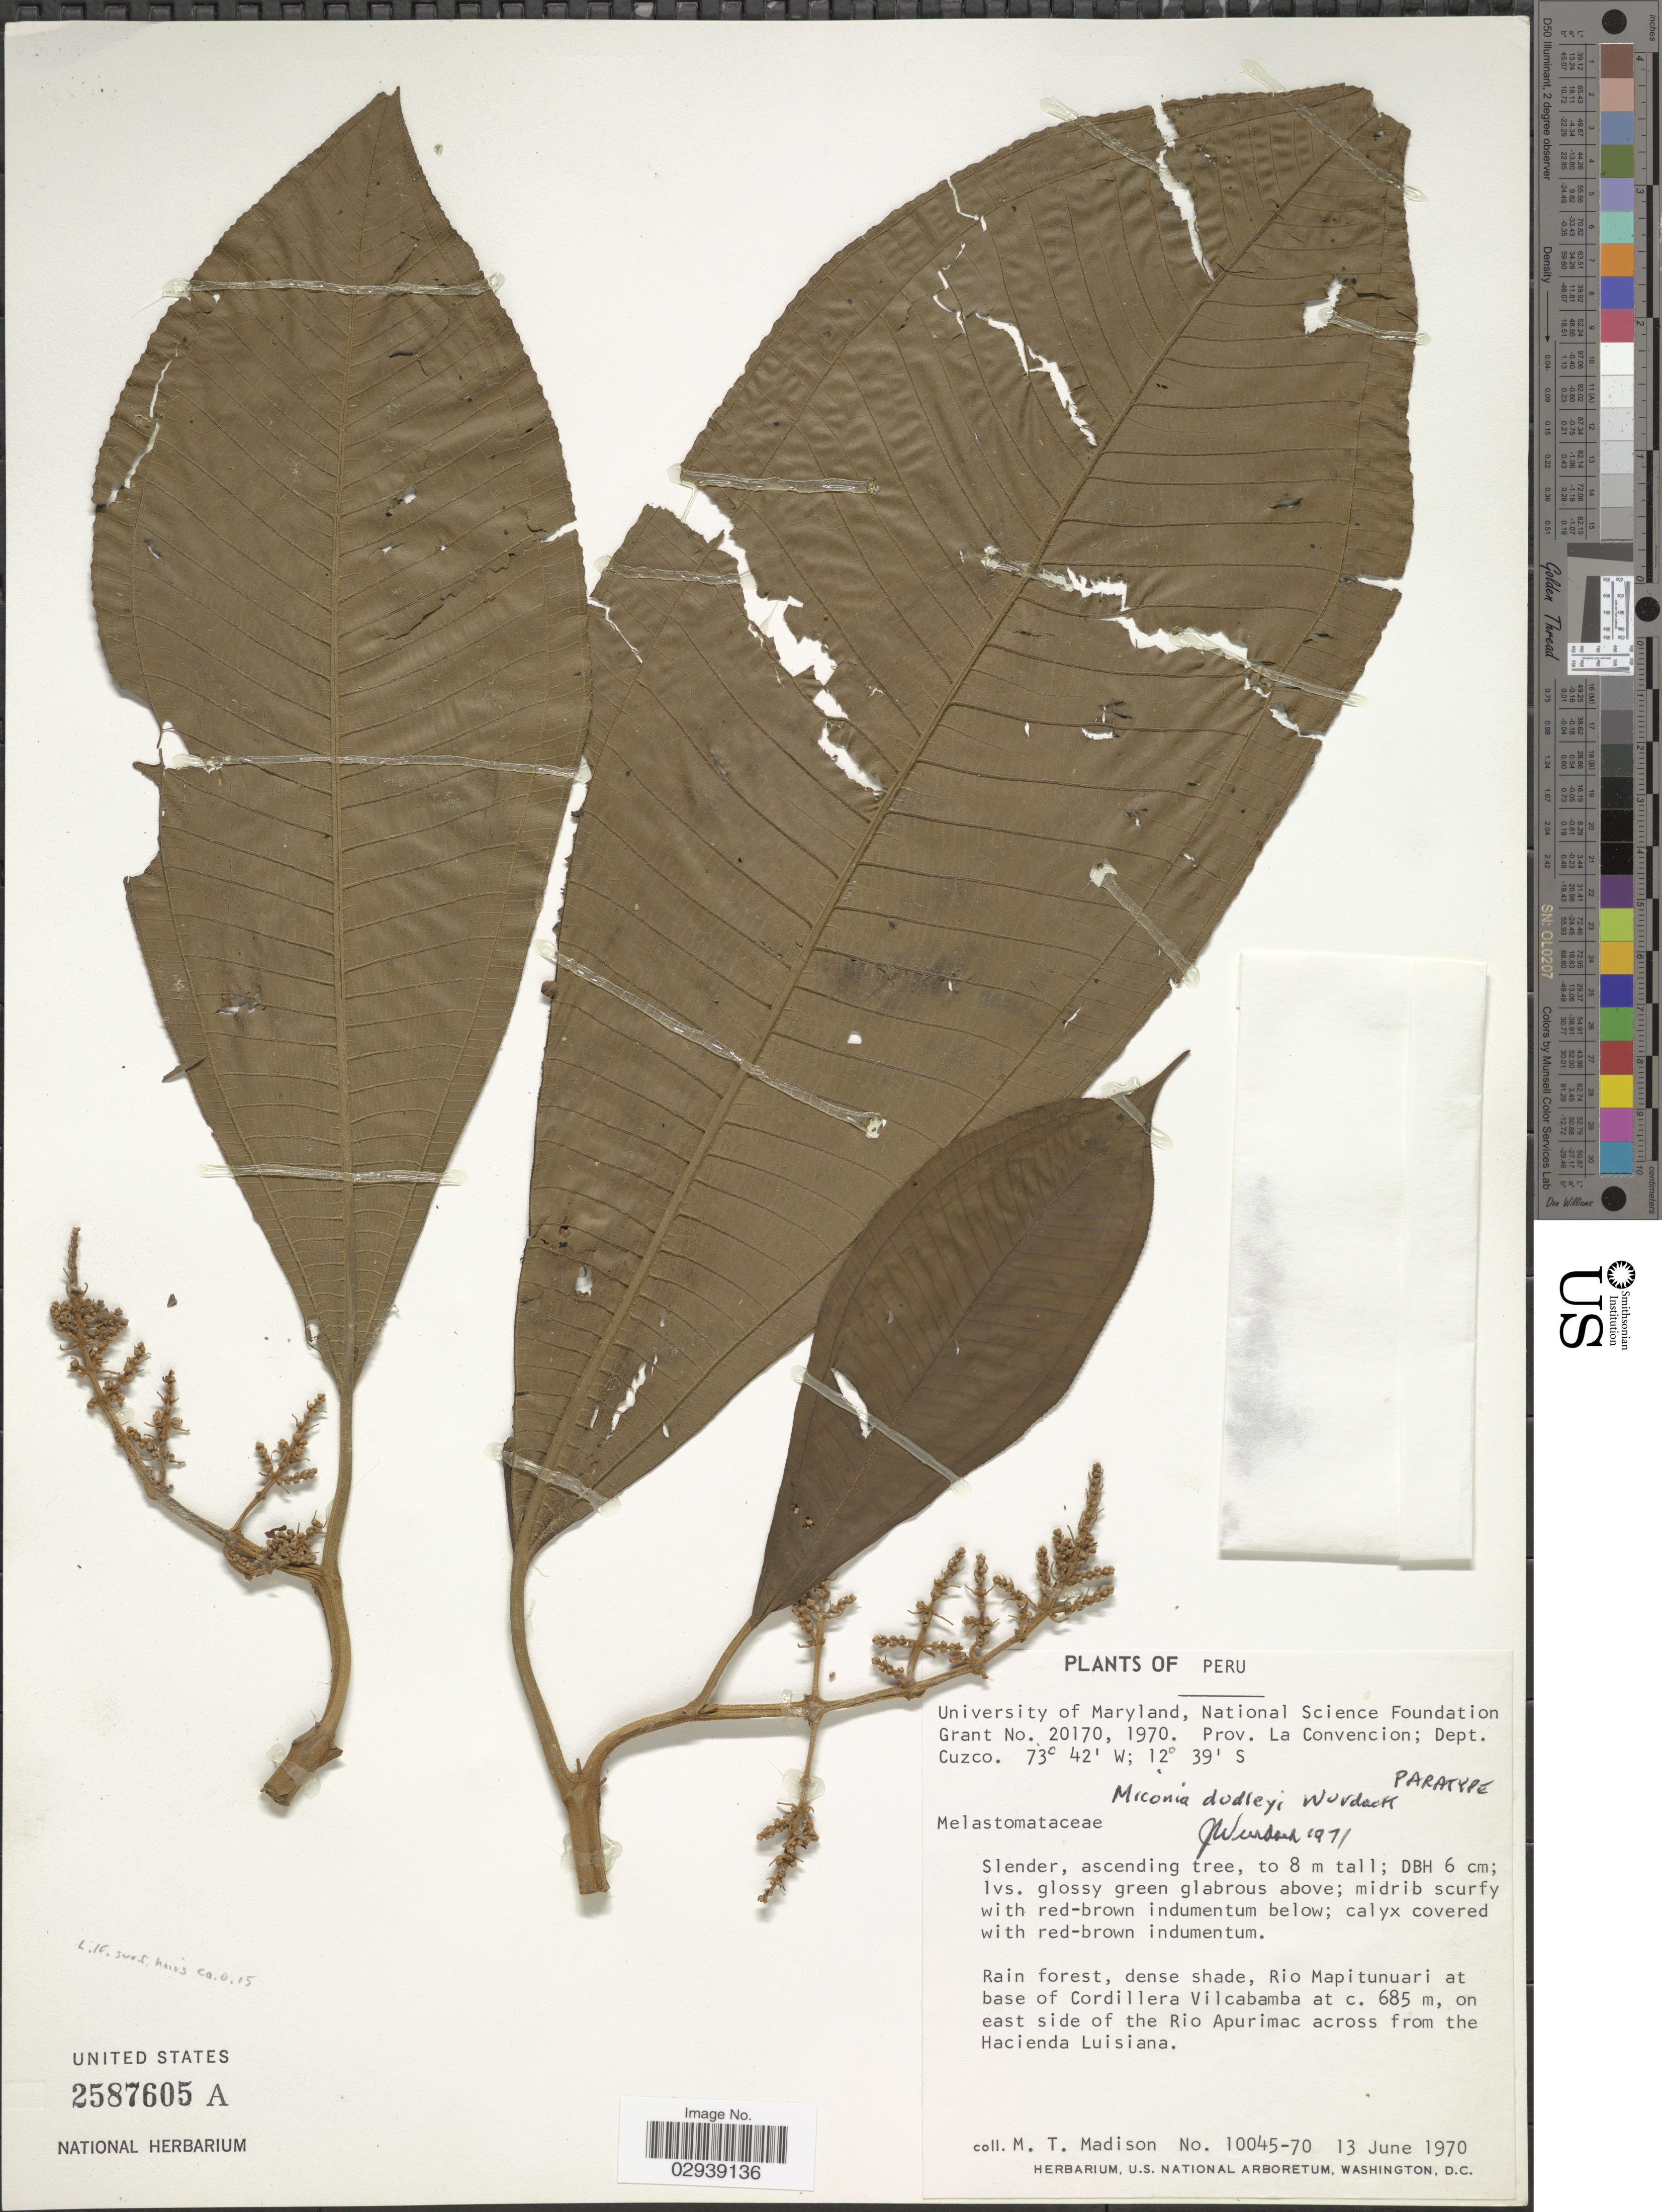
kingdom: Plantae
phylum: Tracheophyta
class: Magnoliopsida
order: Myrtales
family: Melastomataceae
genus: Miconia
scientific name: Miconia dudleyi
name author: Wurdack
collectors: M. T. Madison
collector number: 10045-70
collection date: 1970-06-13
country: Peru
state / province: Cusco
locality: Prov. La Convencion; Dept. Cuzco. Rain forest, dense shade, Rio Mapitunuari at base of Cordillera Vilcabamba, on east side of the Rio Apurimac across from the Hacienda Luisiana.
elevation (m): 685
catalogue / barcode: US 2587605A